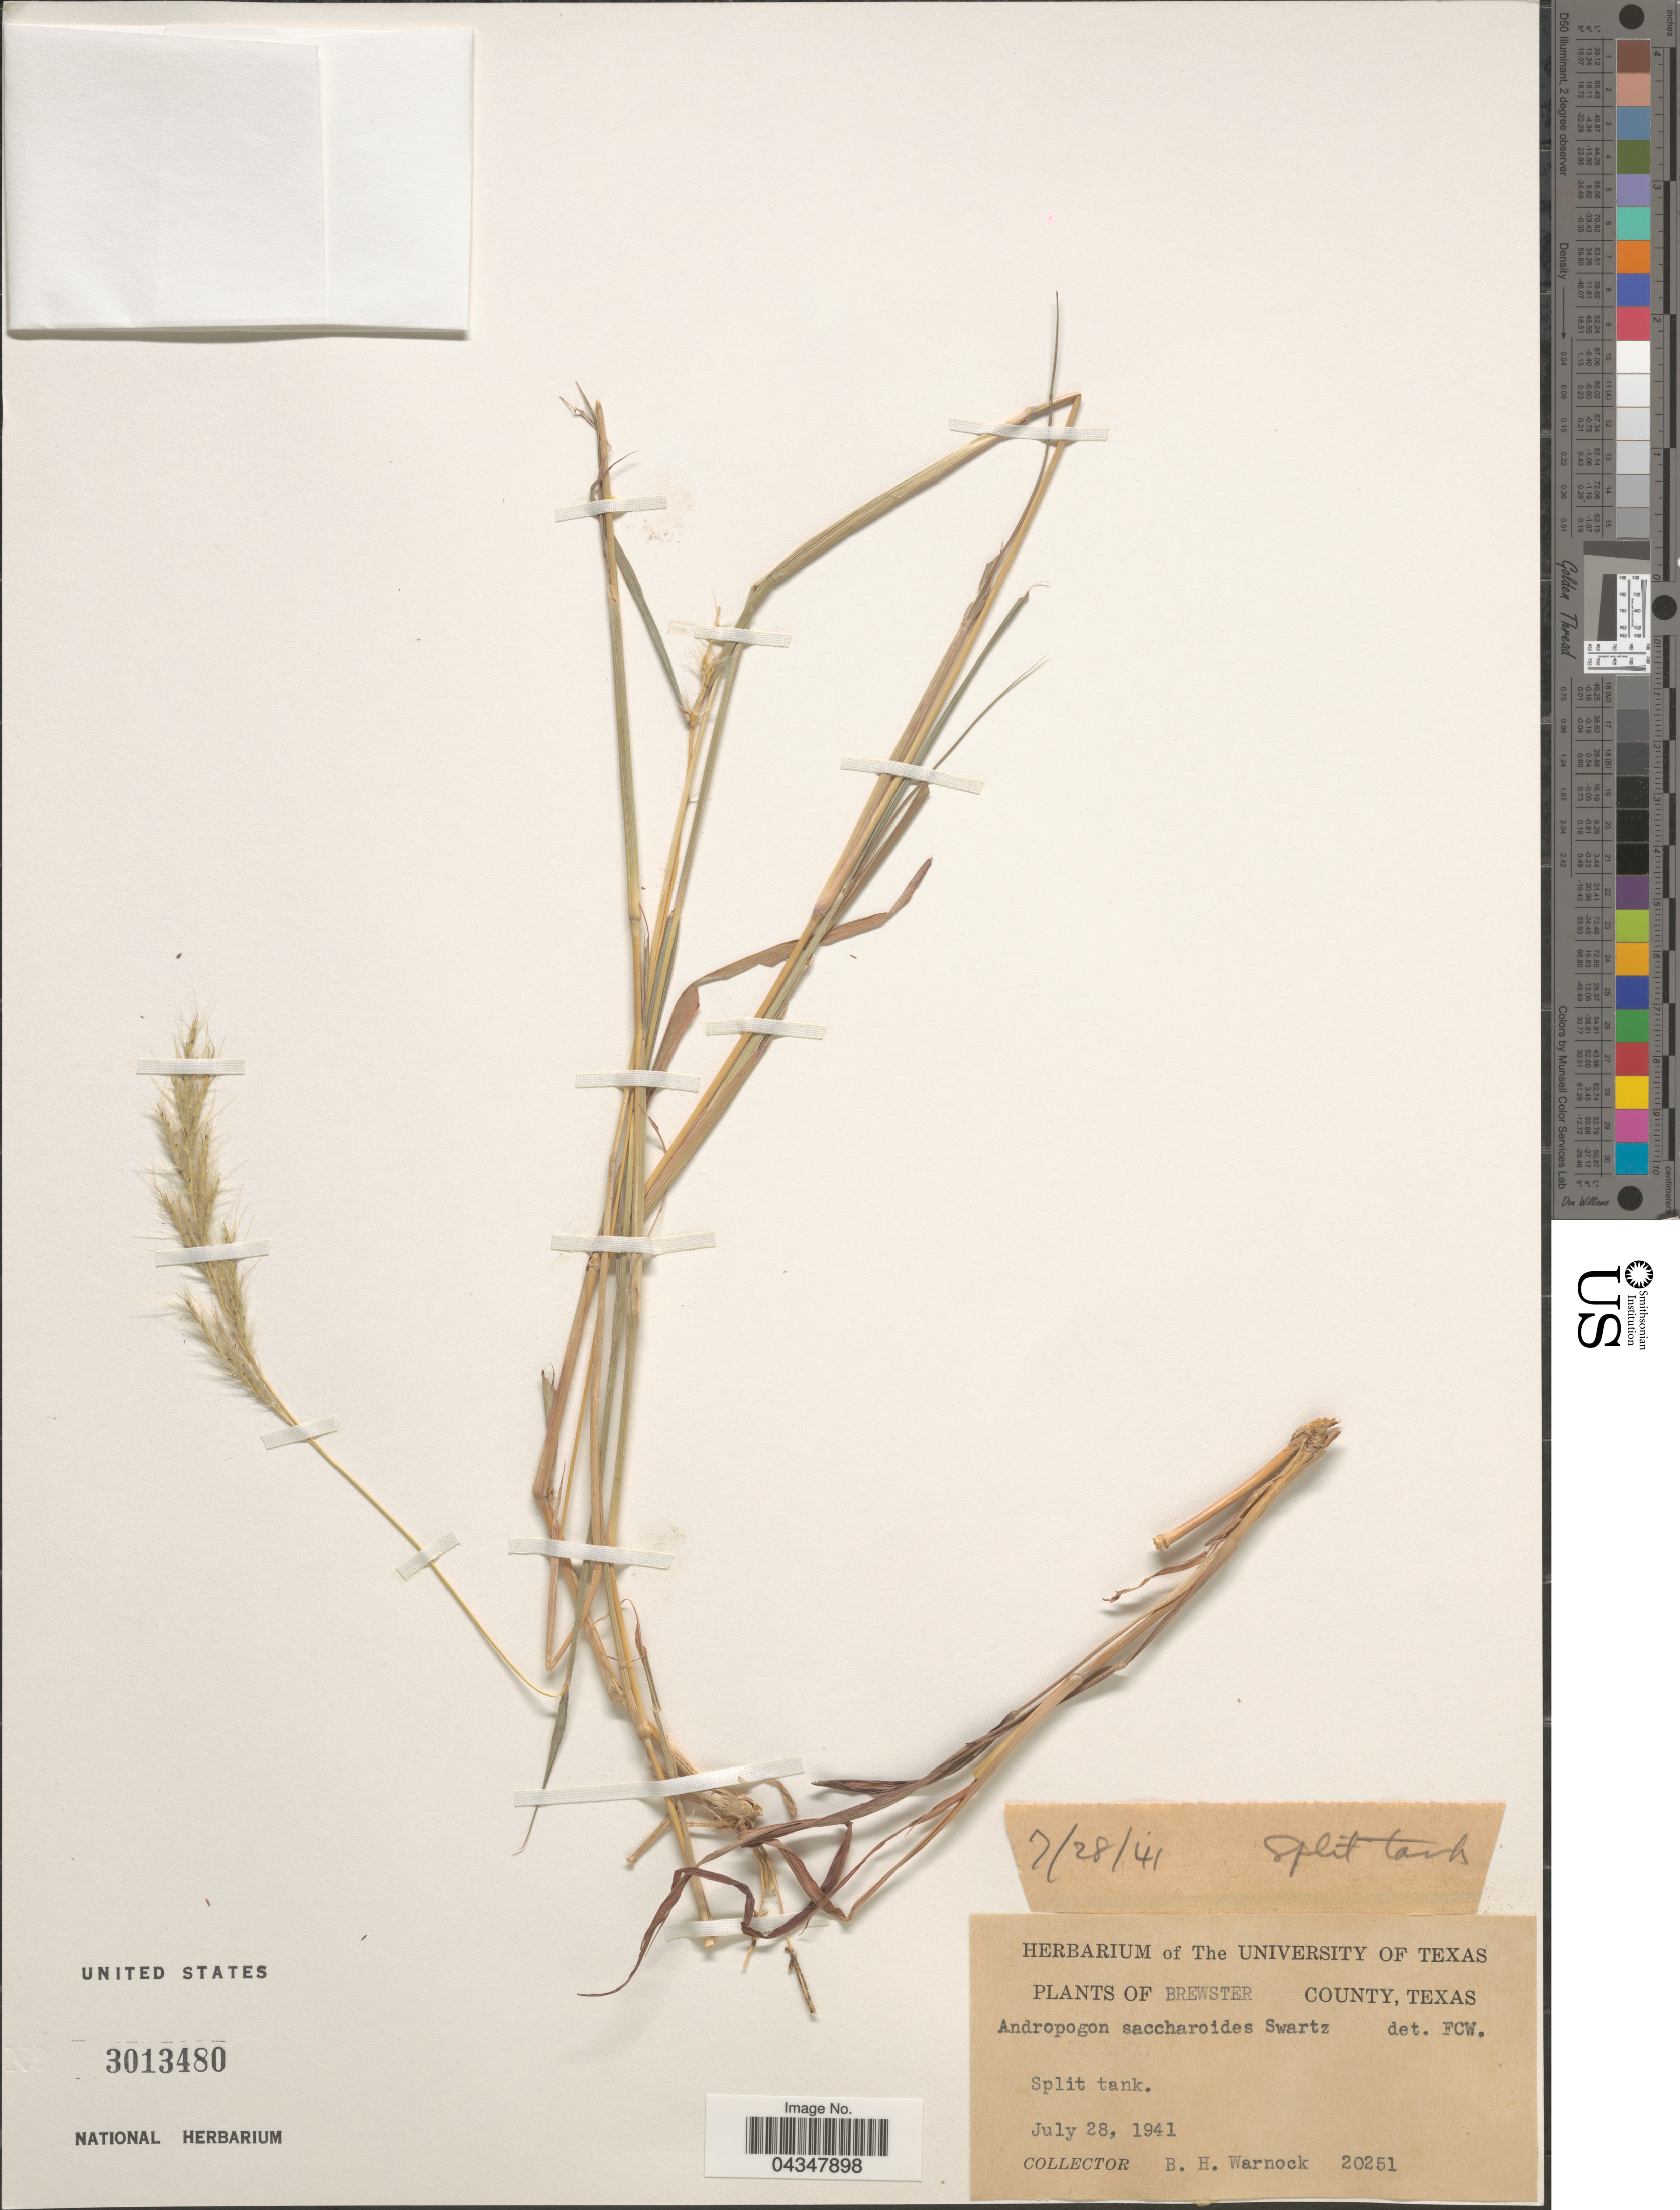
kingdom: Plantae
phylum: Tracheophyta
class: Liliopsida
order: Poales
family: Poaceae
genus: Bothriochloa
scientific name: Bothriochloa saccharoides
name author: (Sw.) Rydb.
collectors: B. H. Warnock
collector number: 20251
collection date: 1941-07-28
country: United States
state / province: Texas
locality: Brewster County. Split tank.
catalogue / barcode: US 3013480